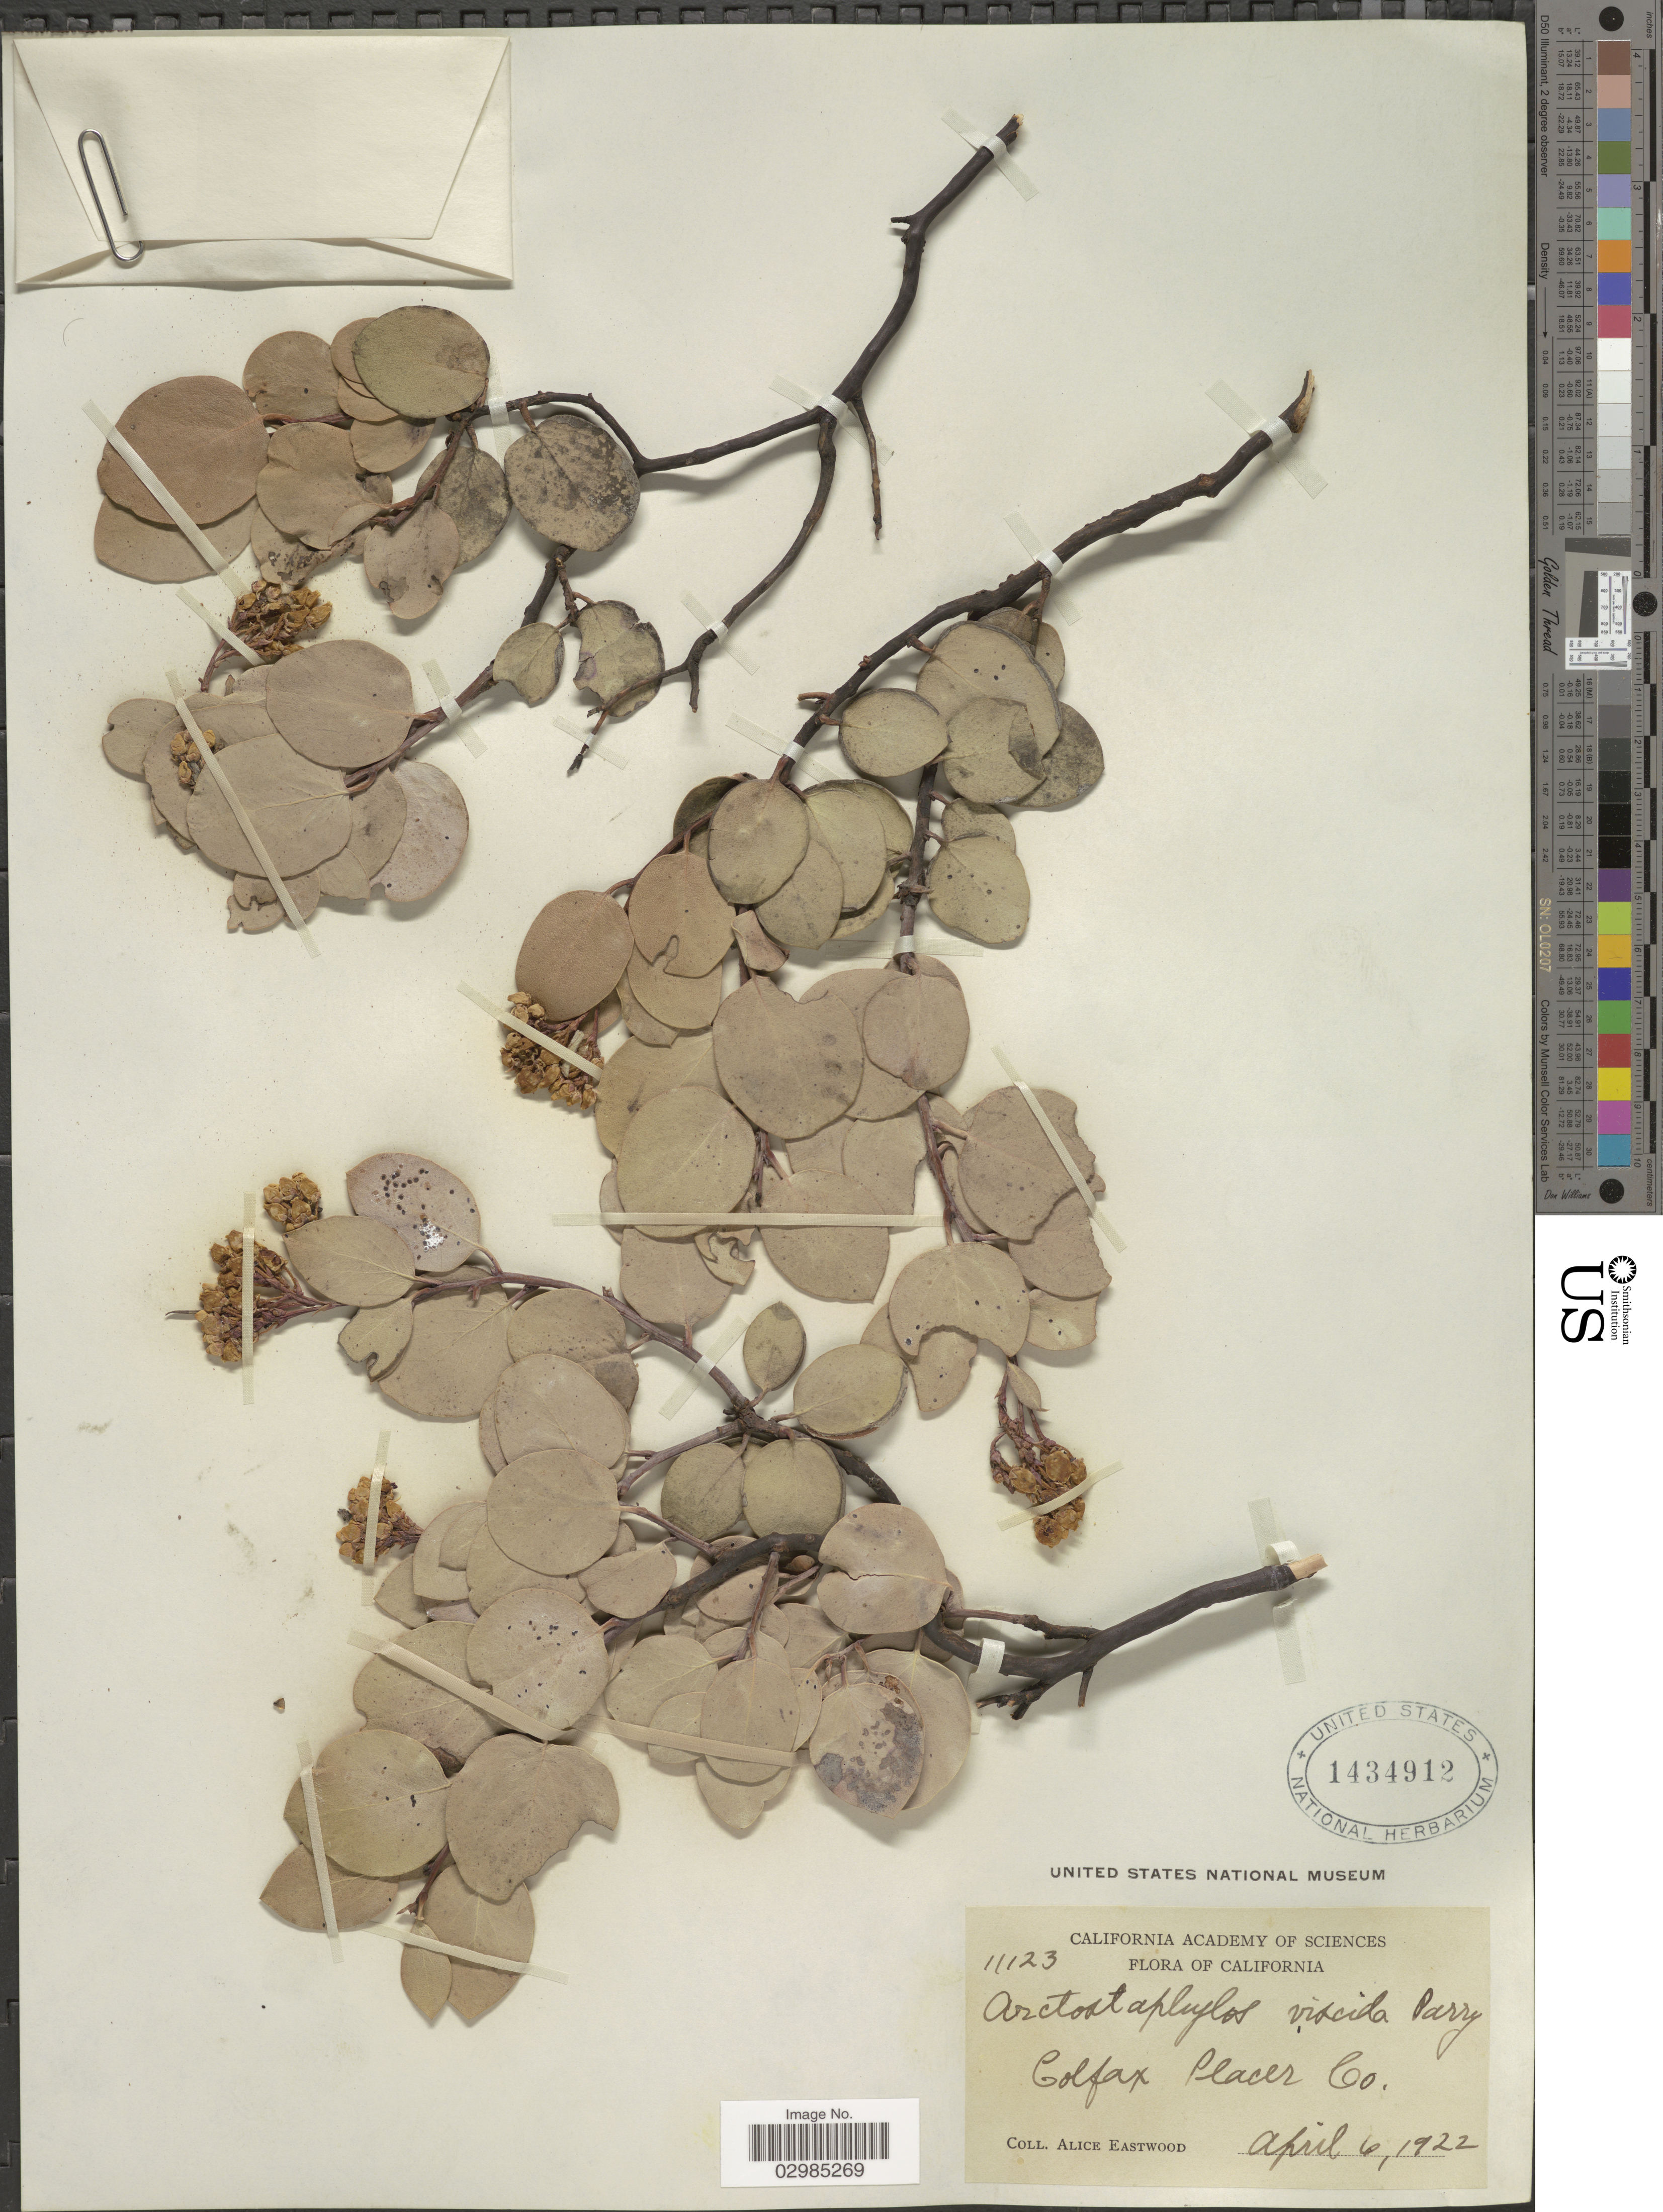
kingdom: Plantae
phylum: Tracheophyta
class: Magnoliopsida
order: Ericales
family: Ericaceae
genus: Arctostaphylos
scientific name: Arctostaphylos viscida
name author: Parry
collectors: A. Eastwood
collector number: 11123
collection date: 1922-04-06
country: United States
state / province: California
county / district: Placer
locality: Colfax Placer Co.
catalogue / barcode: US 1434912